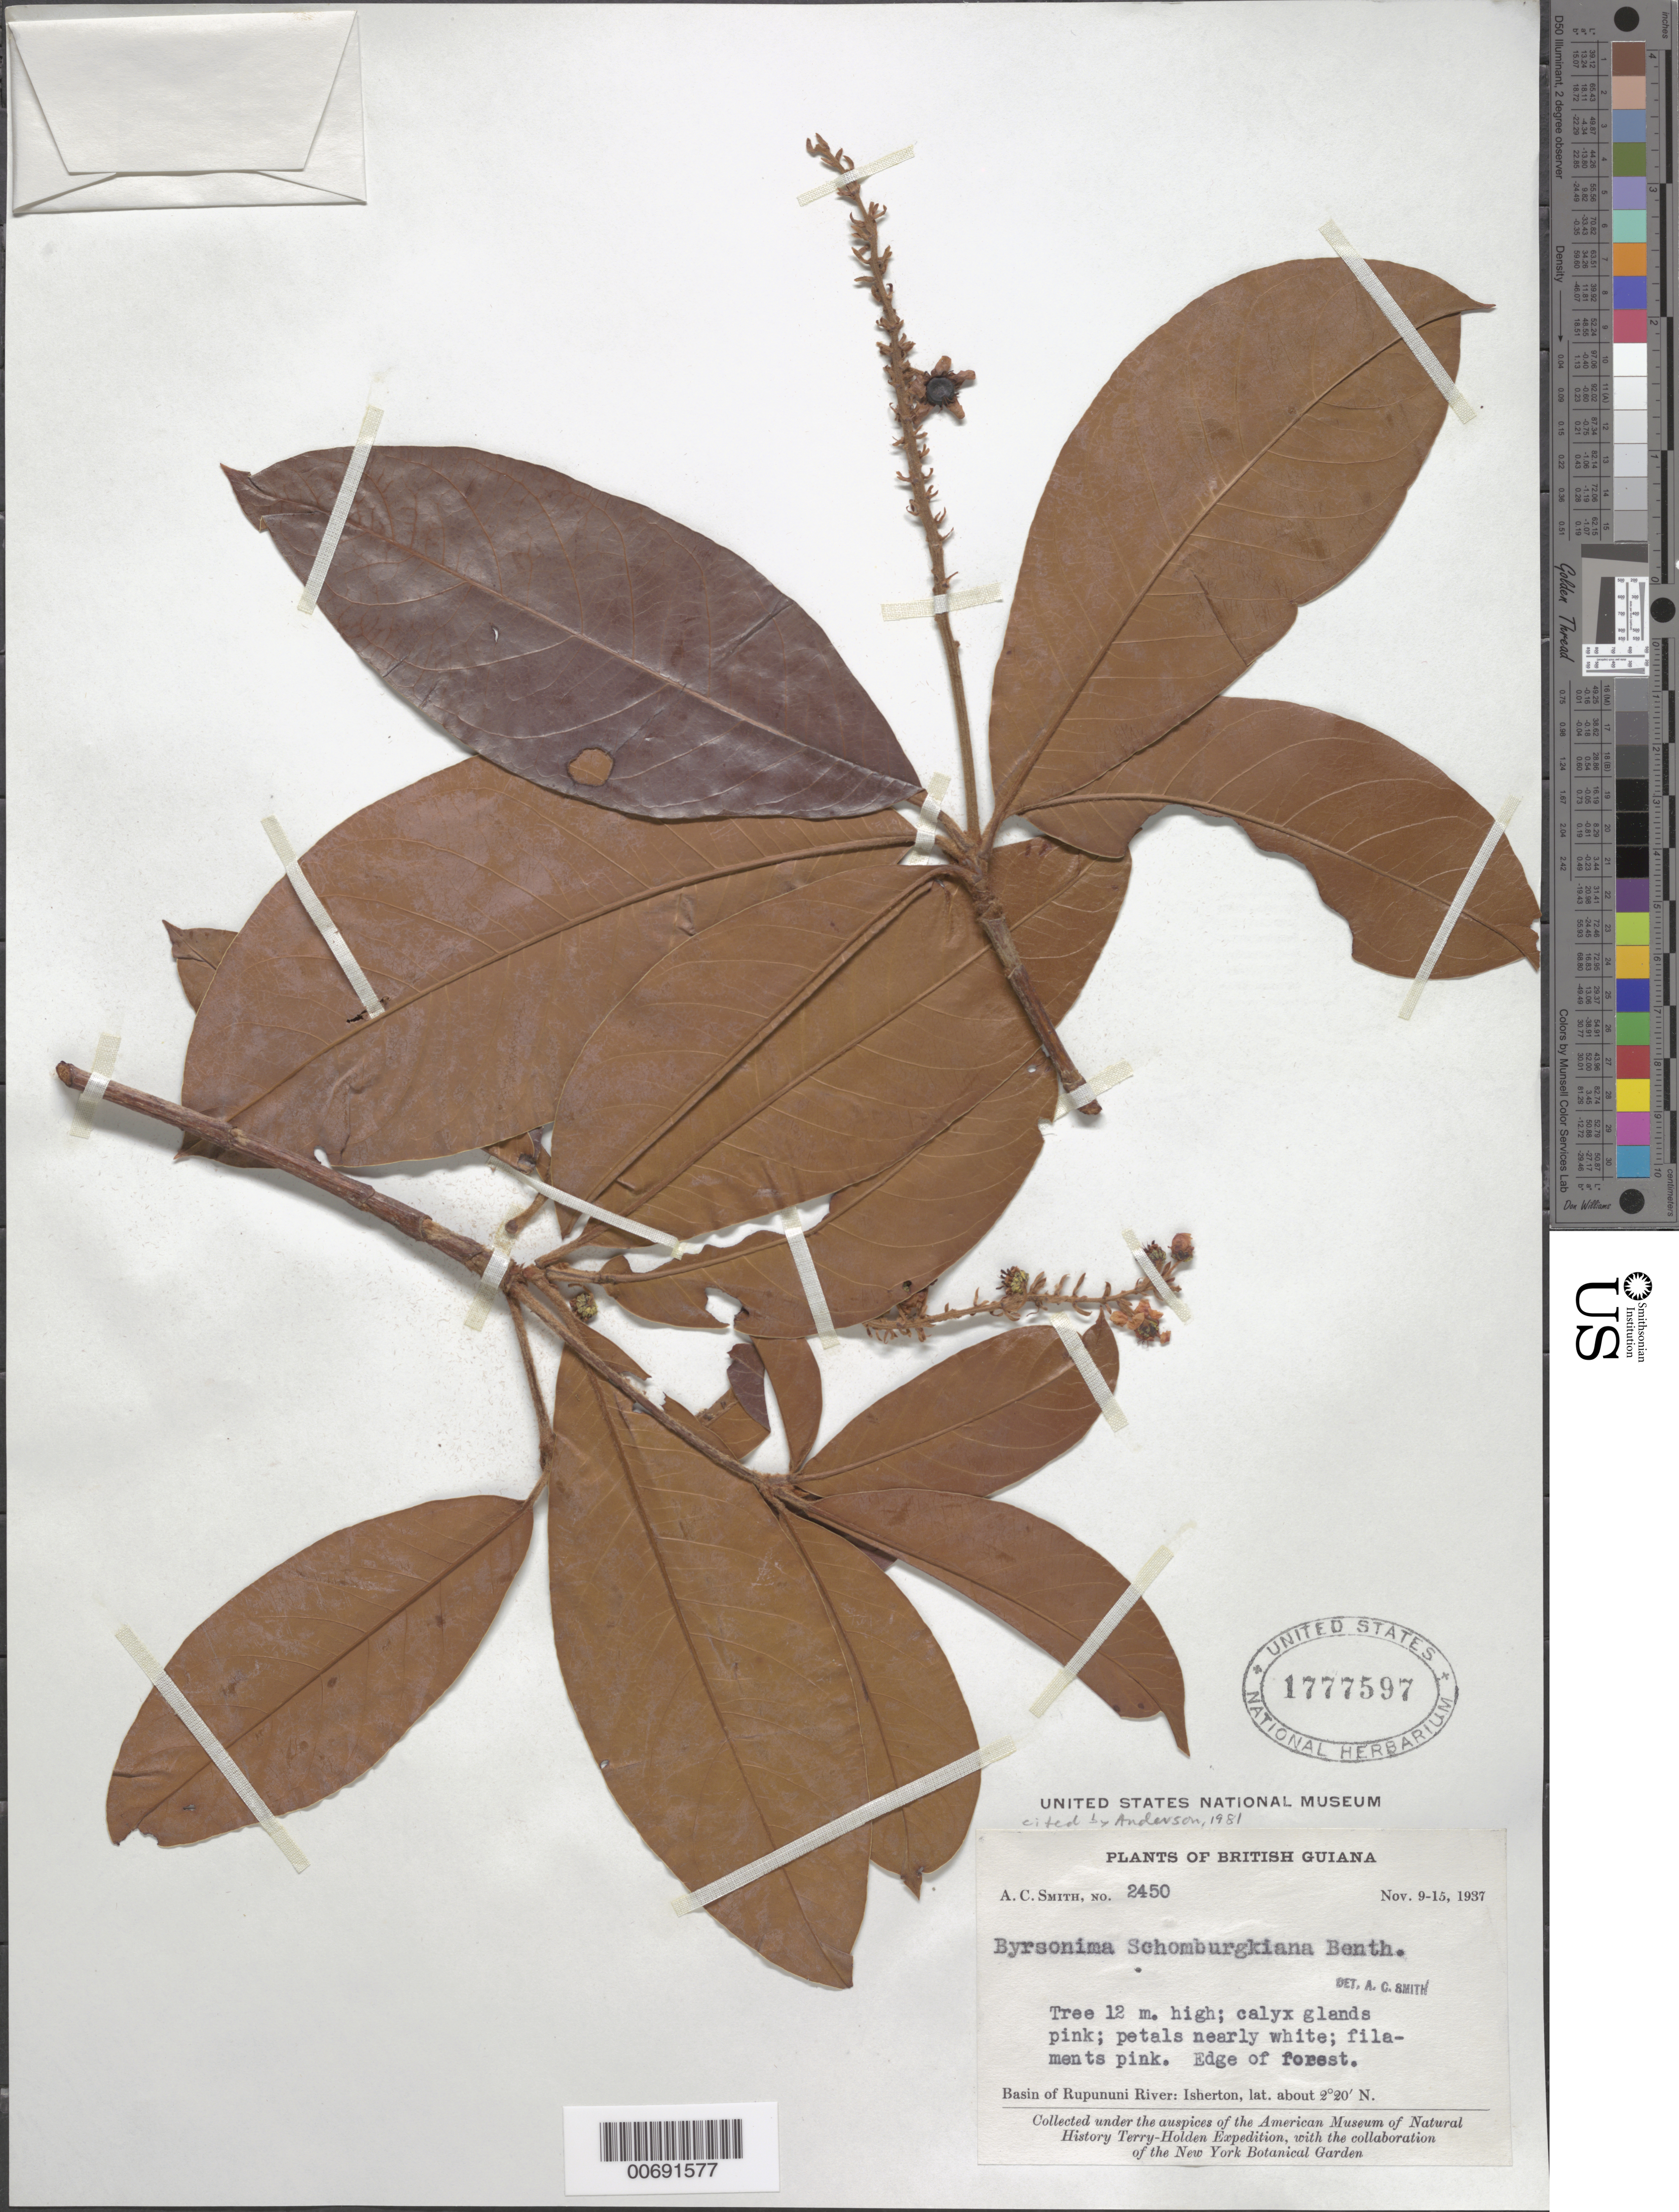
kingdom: Plantae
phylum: Tracheophyta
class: Magnoliopsida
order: Malpighiales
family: Malpighiaceae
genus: Byrsonima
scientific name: Byrsonima schomburgkiana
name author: Benth.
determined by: Anderson, W. R., (MICH), University of Michigan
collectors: A. C. Smith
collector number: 2450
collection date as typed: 9-Nov-37 to 15-Nov-37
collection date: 1937-11-09/1937-11-15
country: Guyana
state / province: U. Takutu-U. Essequibo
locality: Isherton, basin of Rupununi River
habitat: Edge of forest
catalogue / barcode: US 1777597